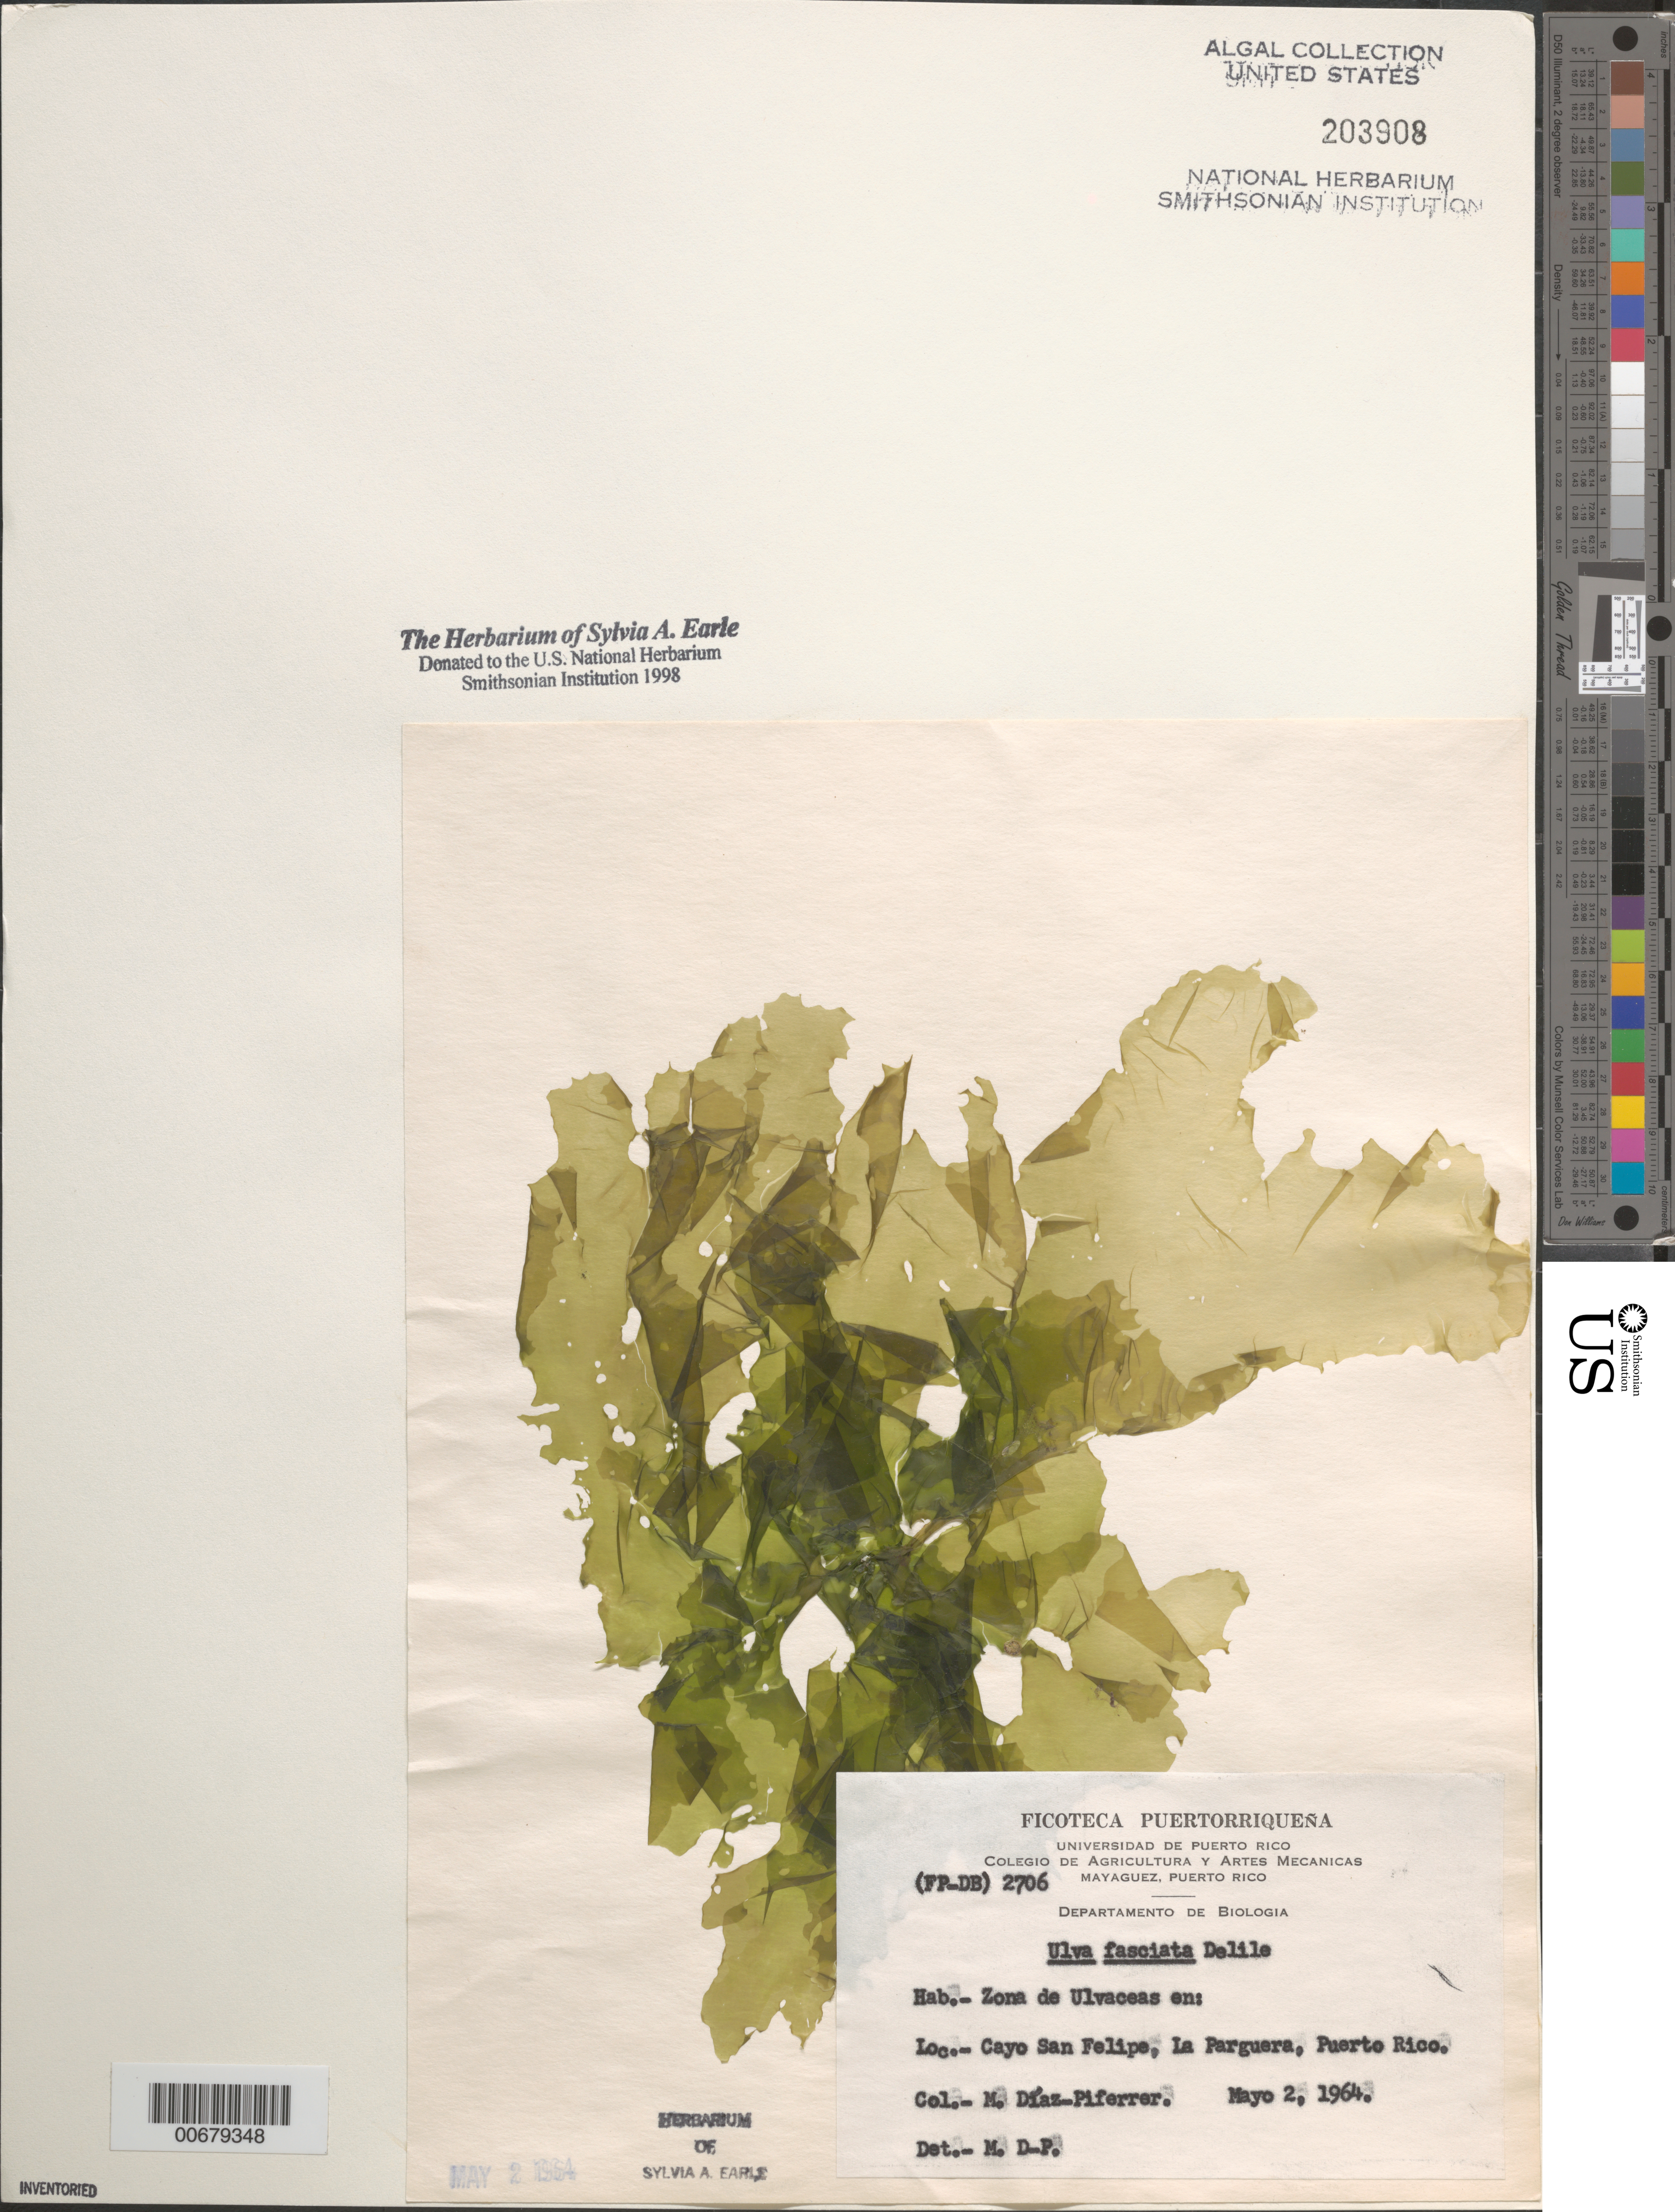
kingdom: Plantae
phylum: Chlorophyta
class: Ulvophyceae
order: Ulvales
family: Ulvaceae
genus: Ulva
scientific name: Ulva lactuca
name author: L.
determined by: Algae name updating Project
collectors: M. Diaz-Piferrer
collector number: (FP-DB) 2706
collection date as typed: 02 May 1964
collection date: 1964-05-02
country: Puerto Rico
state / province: Lajas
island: Cayo San Felipe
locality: La Parguera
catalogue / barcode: US 203908